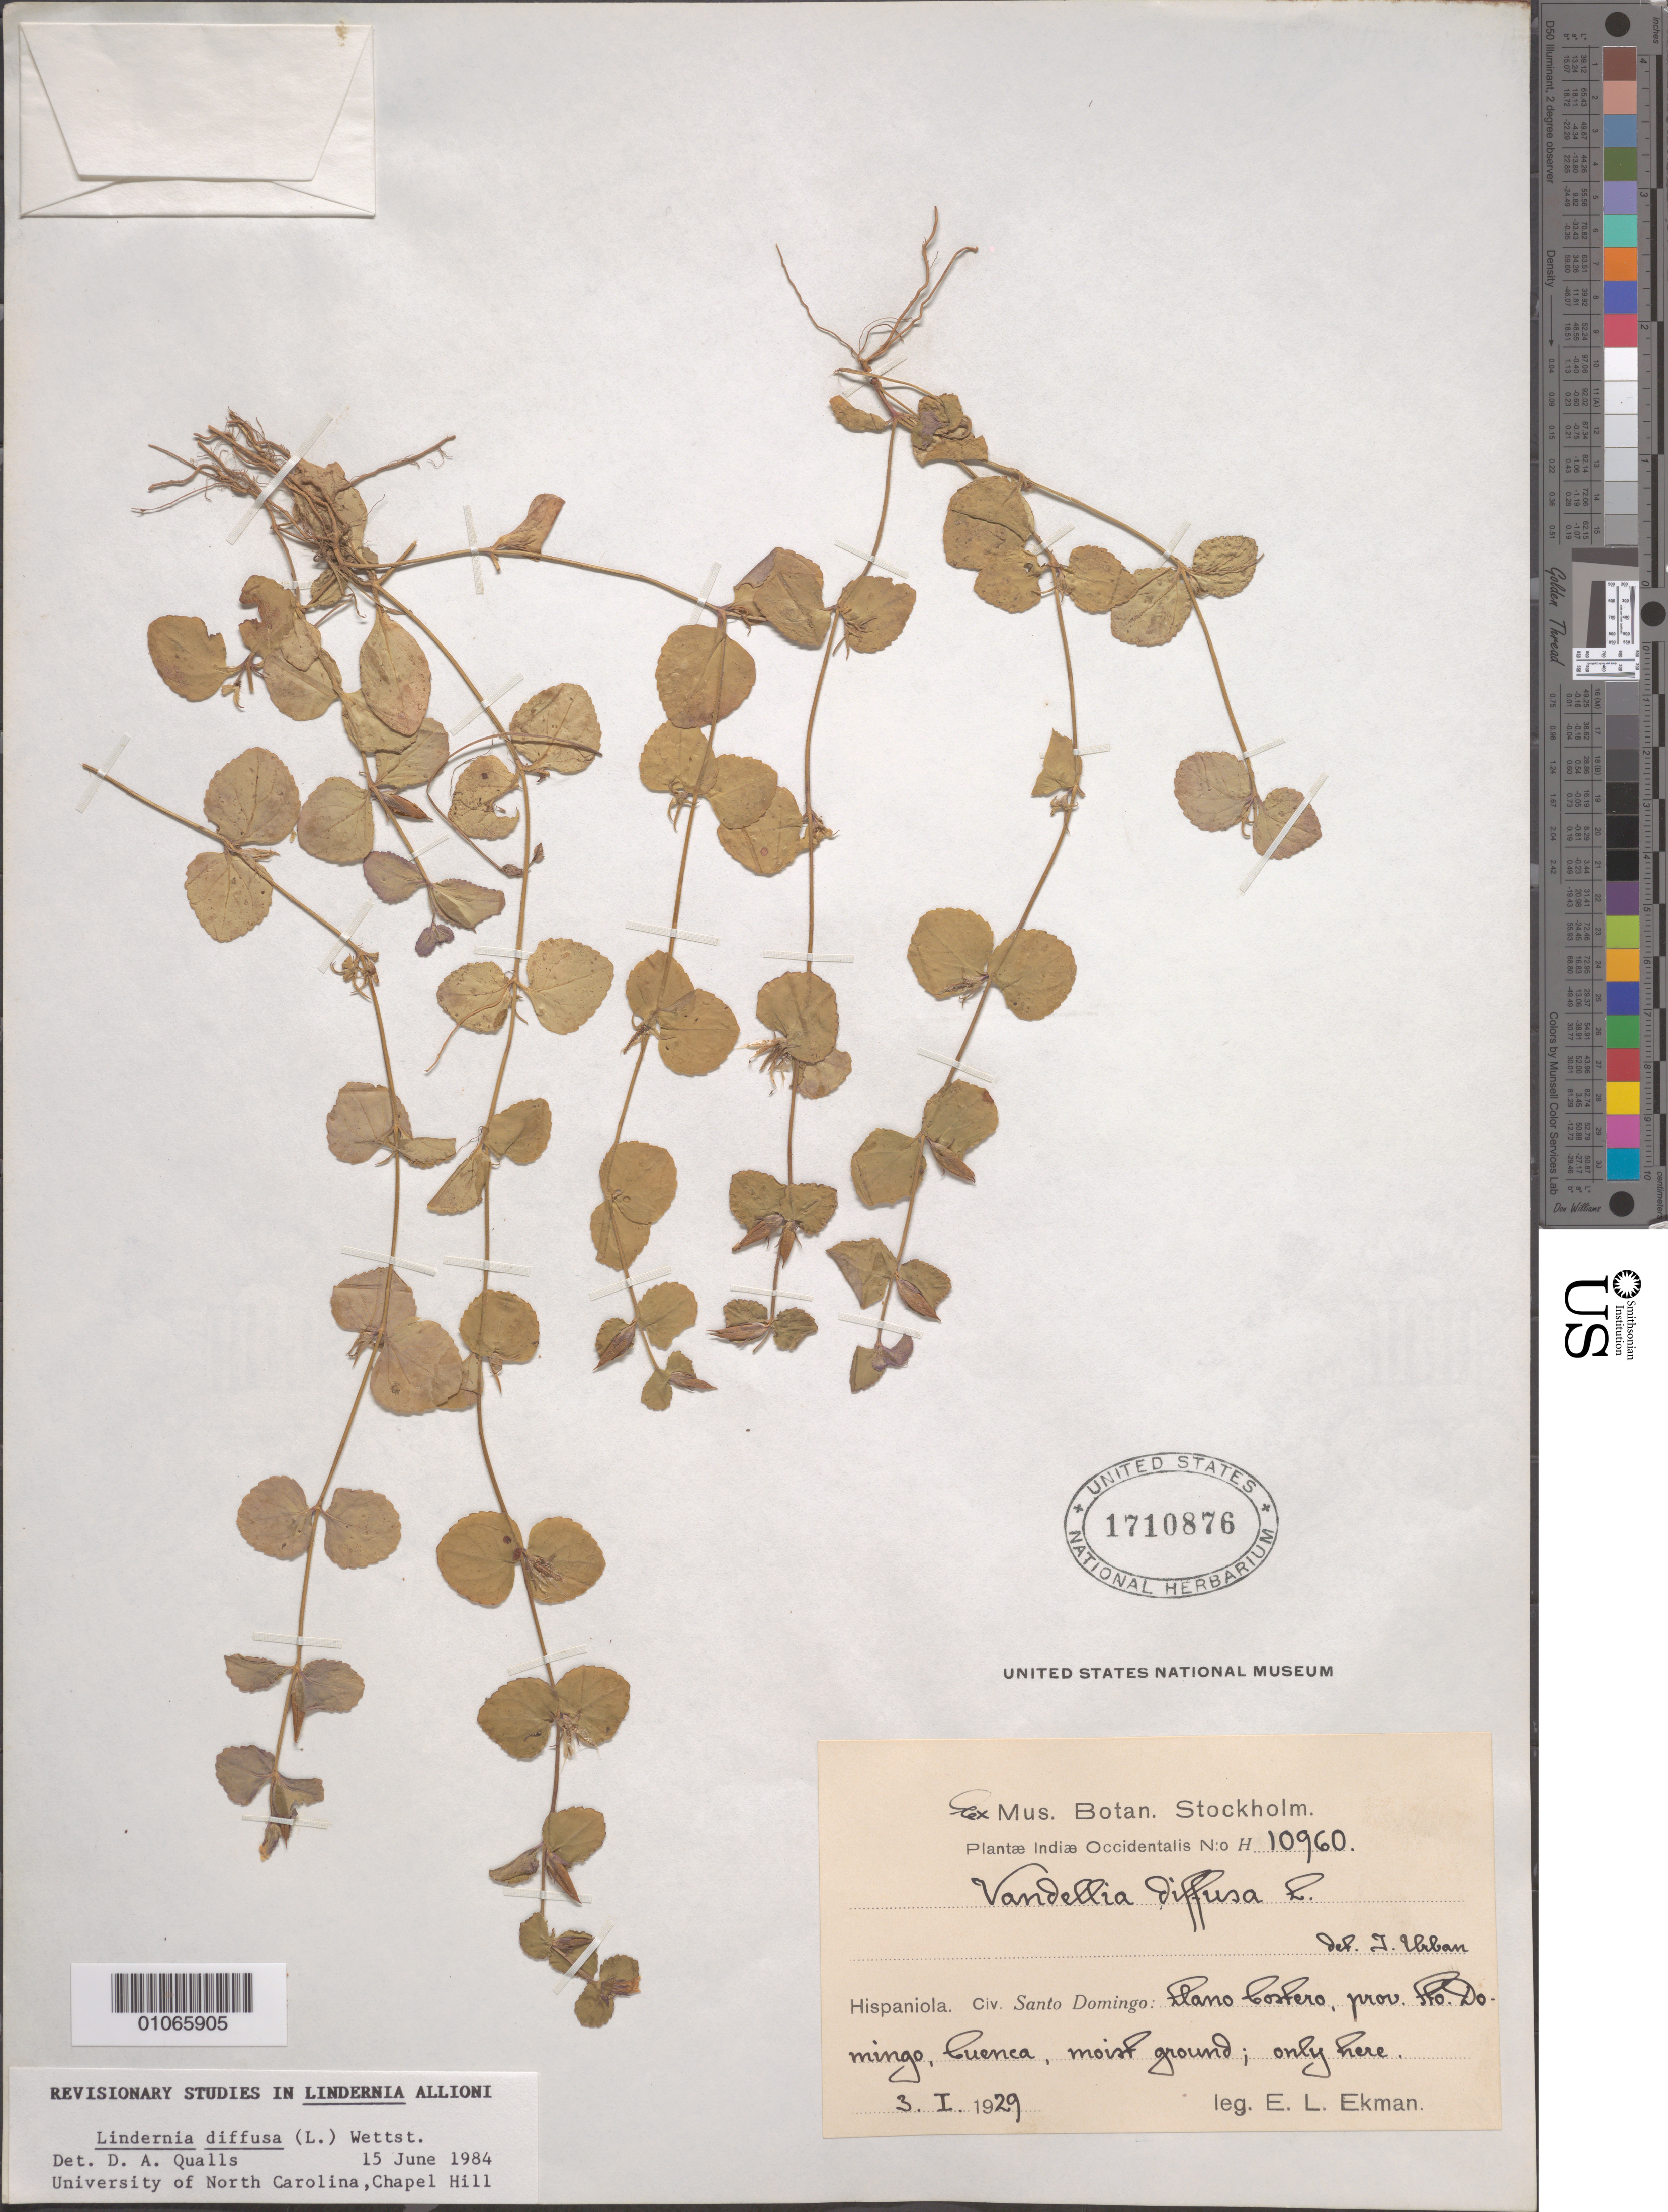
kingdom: Plantae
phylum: Tracheophyta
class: Magnoliopsida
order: Lamiales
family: Linderniaceae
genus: Lindernia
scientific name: Lindernia diffusa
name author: (L.) Wettst.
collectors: E. L. Ekman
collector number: H 10960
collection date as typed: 03 Jan 1929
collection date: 1929-01-03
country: Dominican Republic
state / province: Distrito Nacional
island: Hispaniola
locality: Coastal Plain, watershed, moist ground; only here.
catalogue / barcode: US 1710876